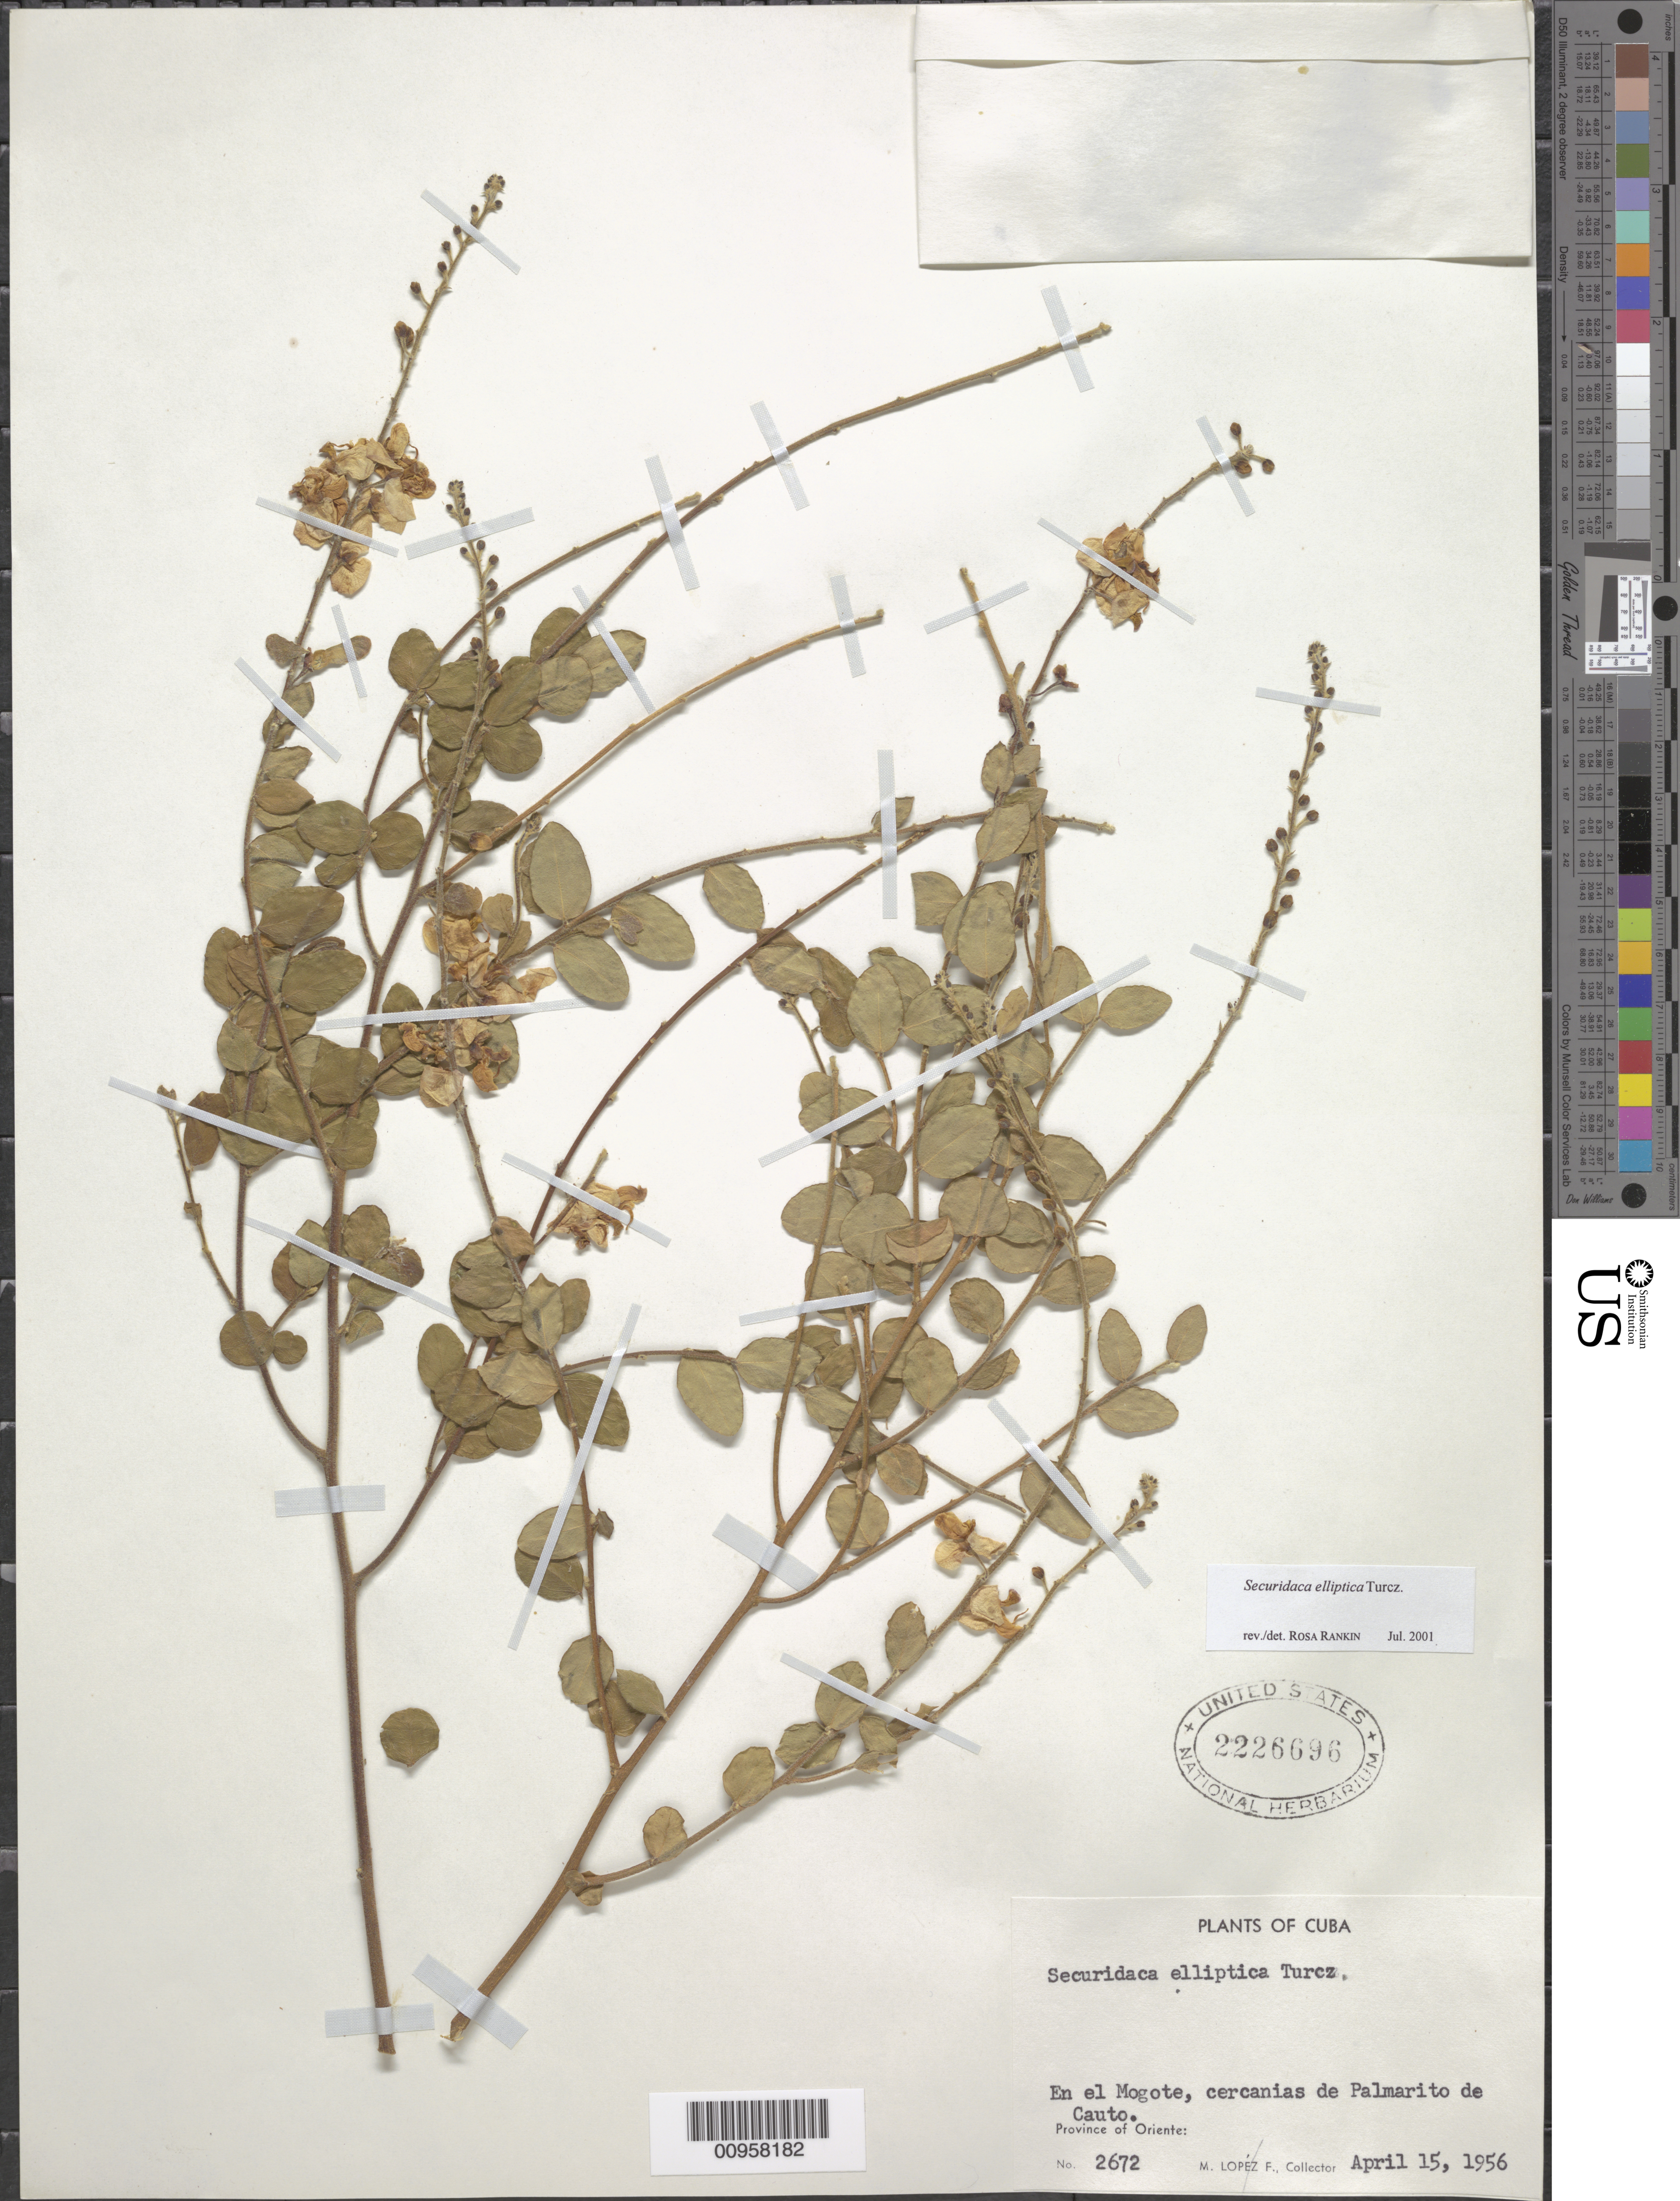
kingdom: Plantae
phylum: Tracheophyta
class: Magnoliopsida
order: Fabales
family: Polygalaceae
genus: Securidaca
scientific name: Securidaca elliptica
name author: Turcz.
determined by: Rankin Rodriguez, Rosa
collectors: M. López Figueiras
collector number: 2672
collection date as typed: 15 Apr 1956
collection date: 1956-04-15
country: Cuba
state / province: Oriente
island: Cuba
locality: En el Mogote, cercanias de Palmarito de Cauto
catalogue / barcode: US 2226696